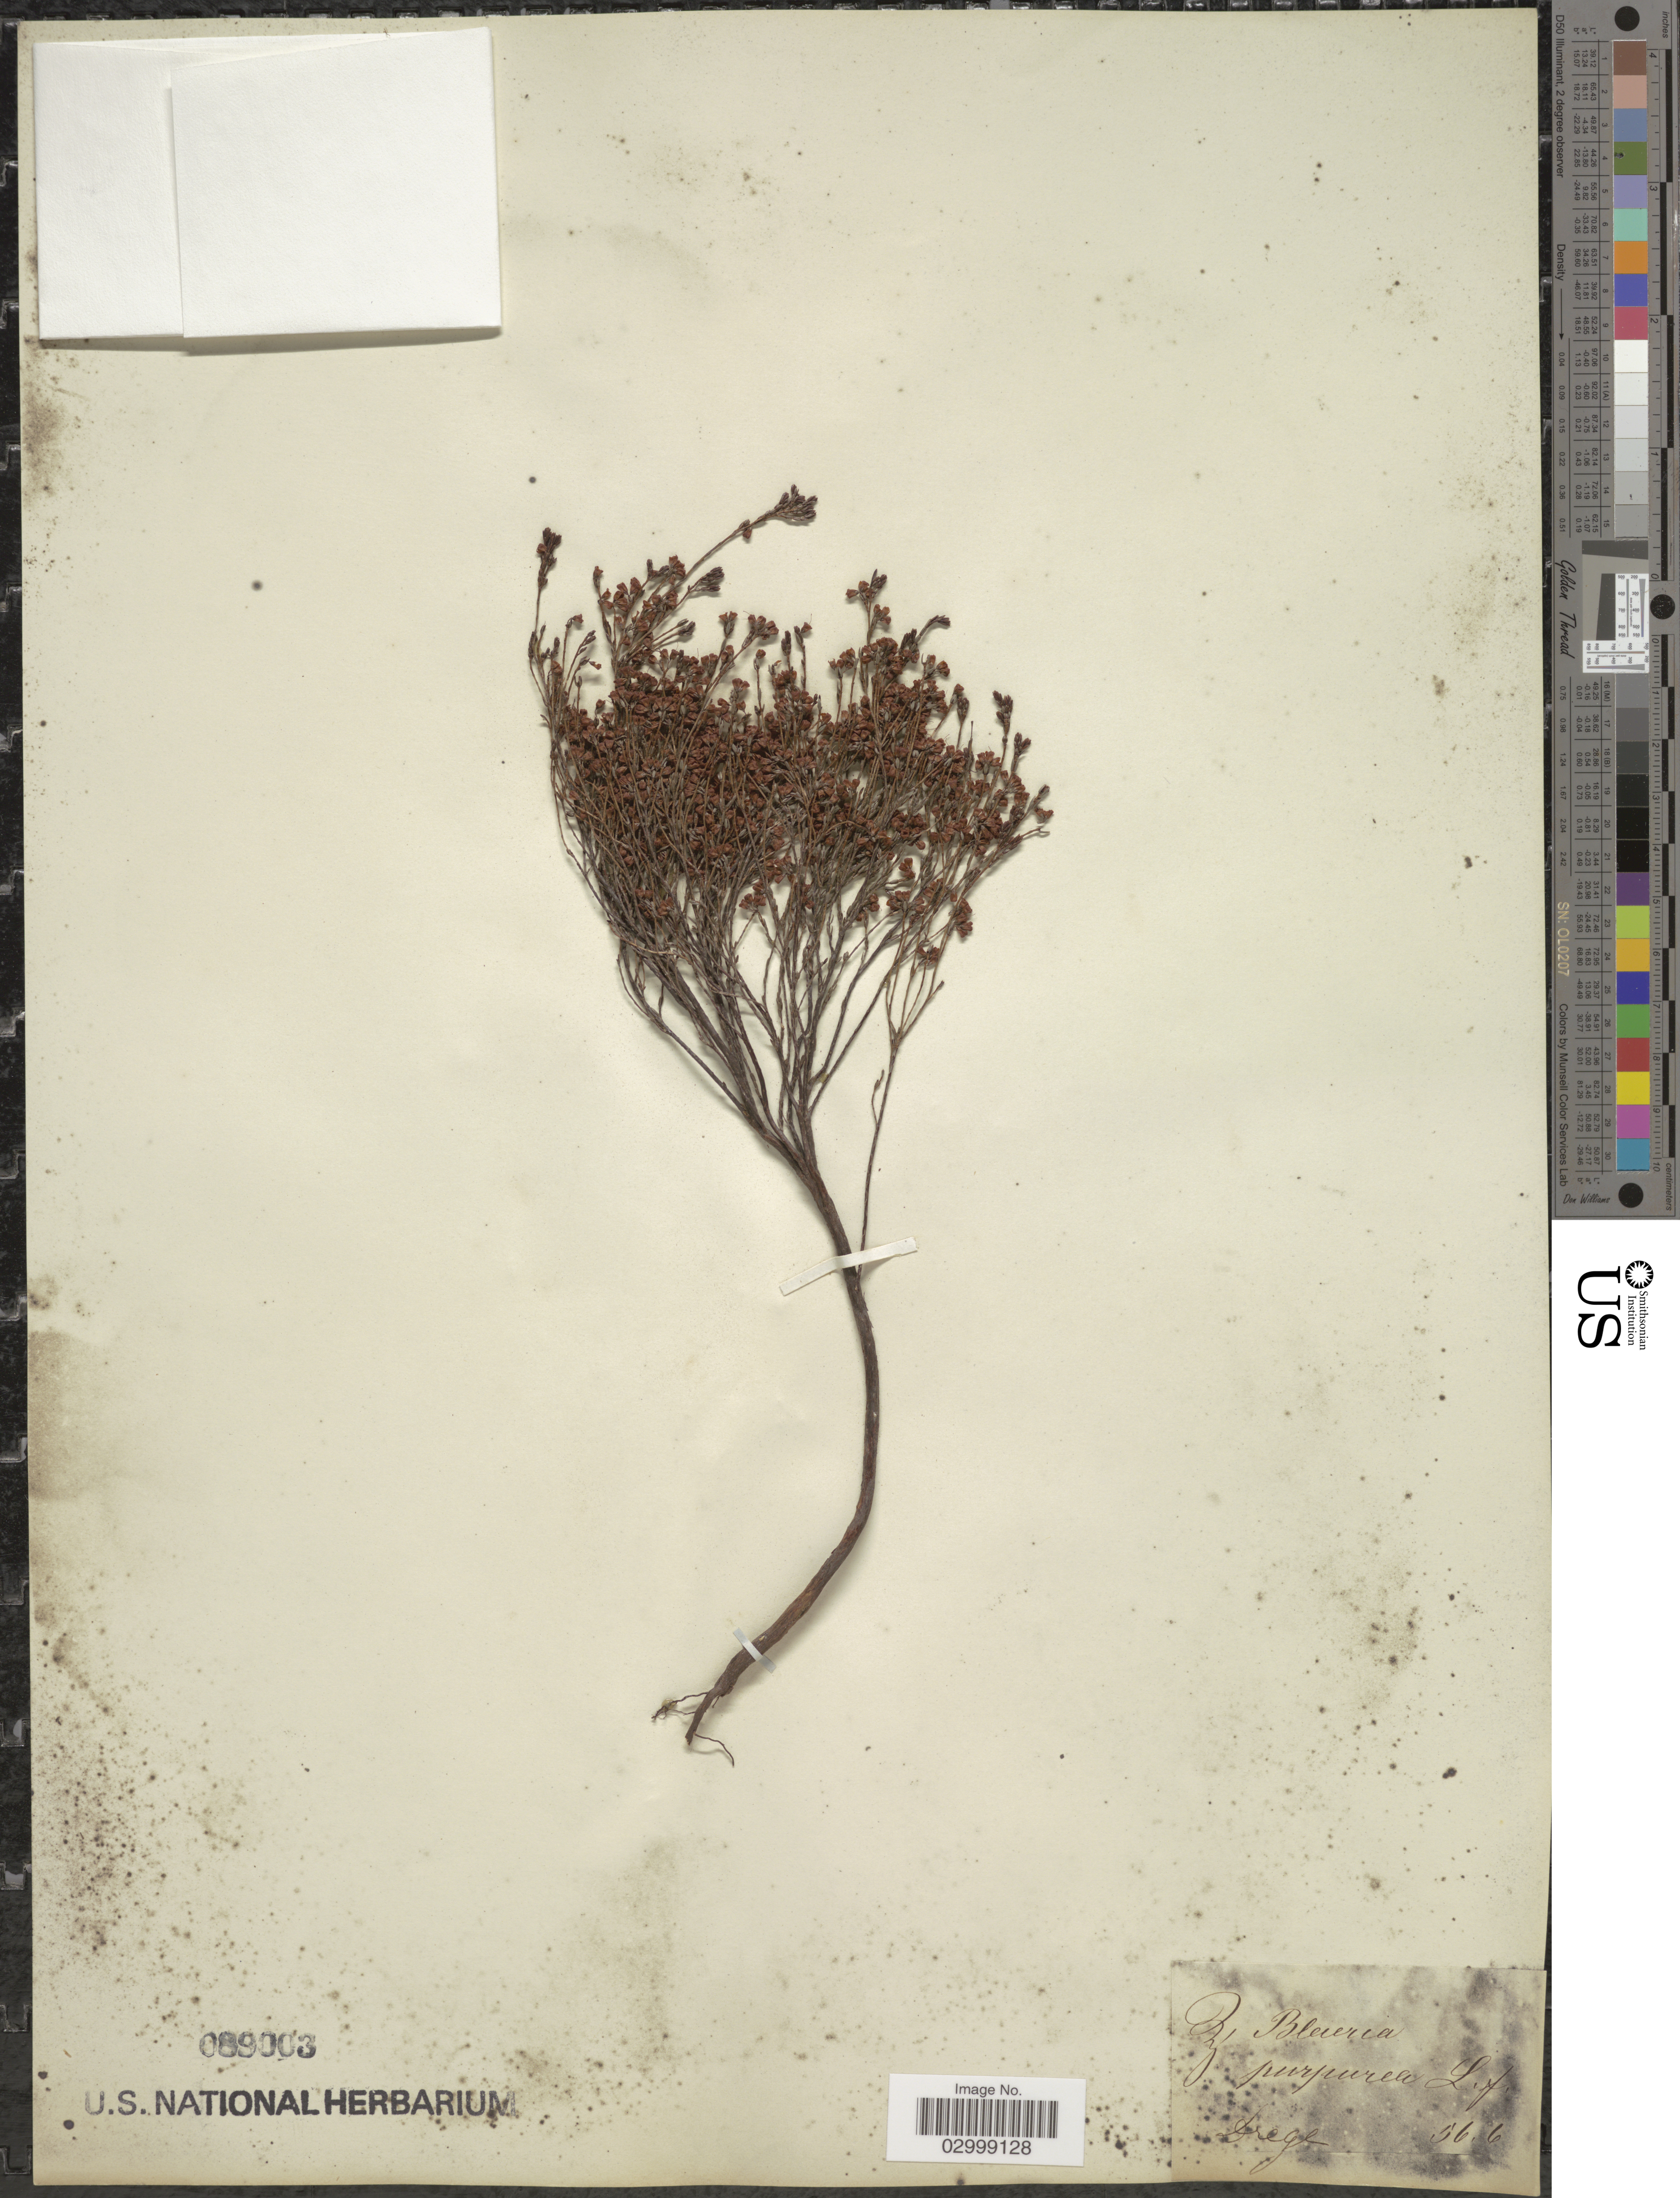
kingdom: Plantae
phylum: Tracheophyta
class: Magnoliopsida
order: Ericales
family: Ericaceae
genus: Blaeria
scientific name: Blaeria purpurea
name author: L. f.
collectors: Drege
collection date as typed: Transcribed d/m/y: /6/56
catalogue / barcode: US 89003